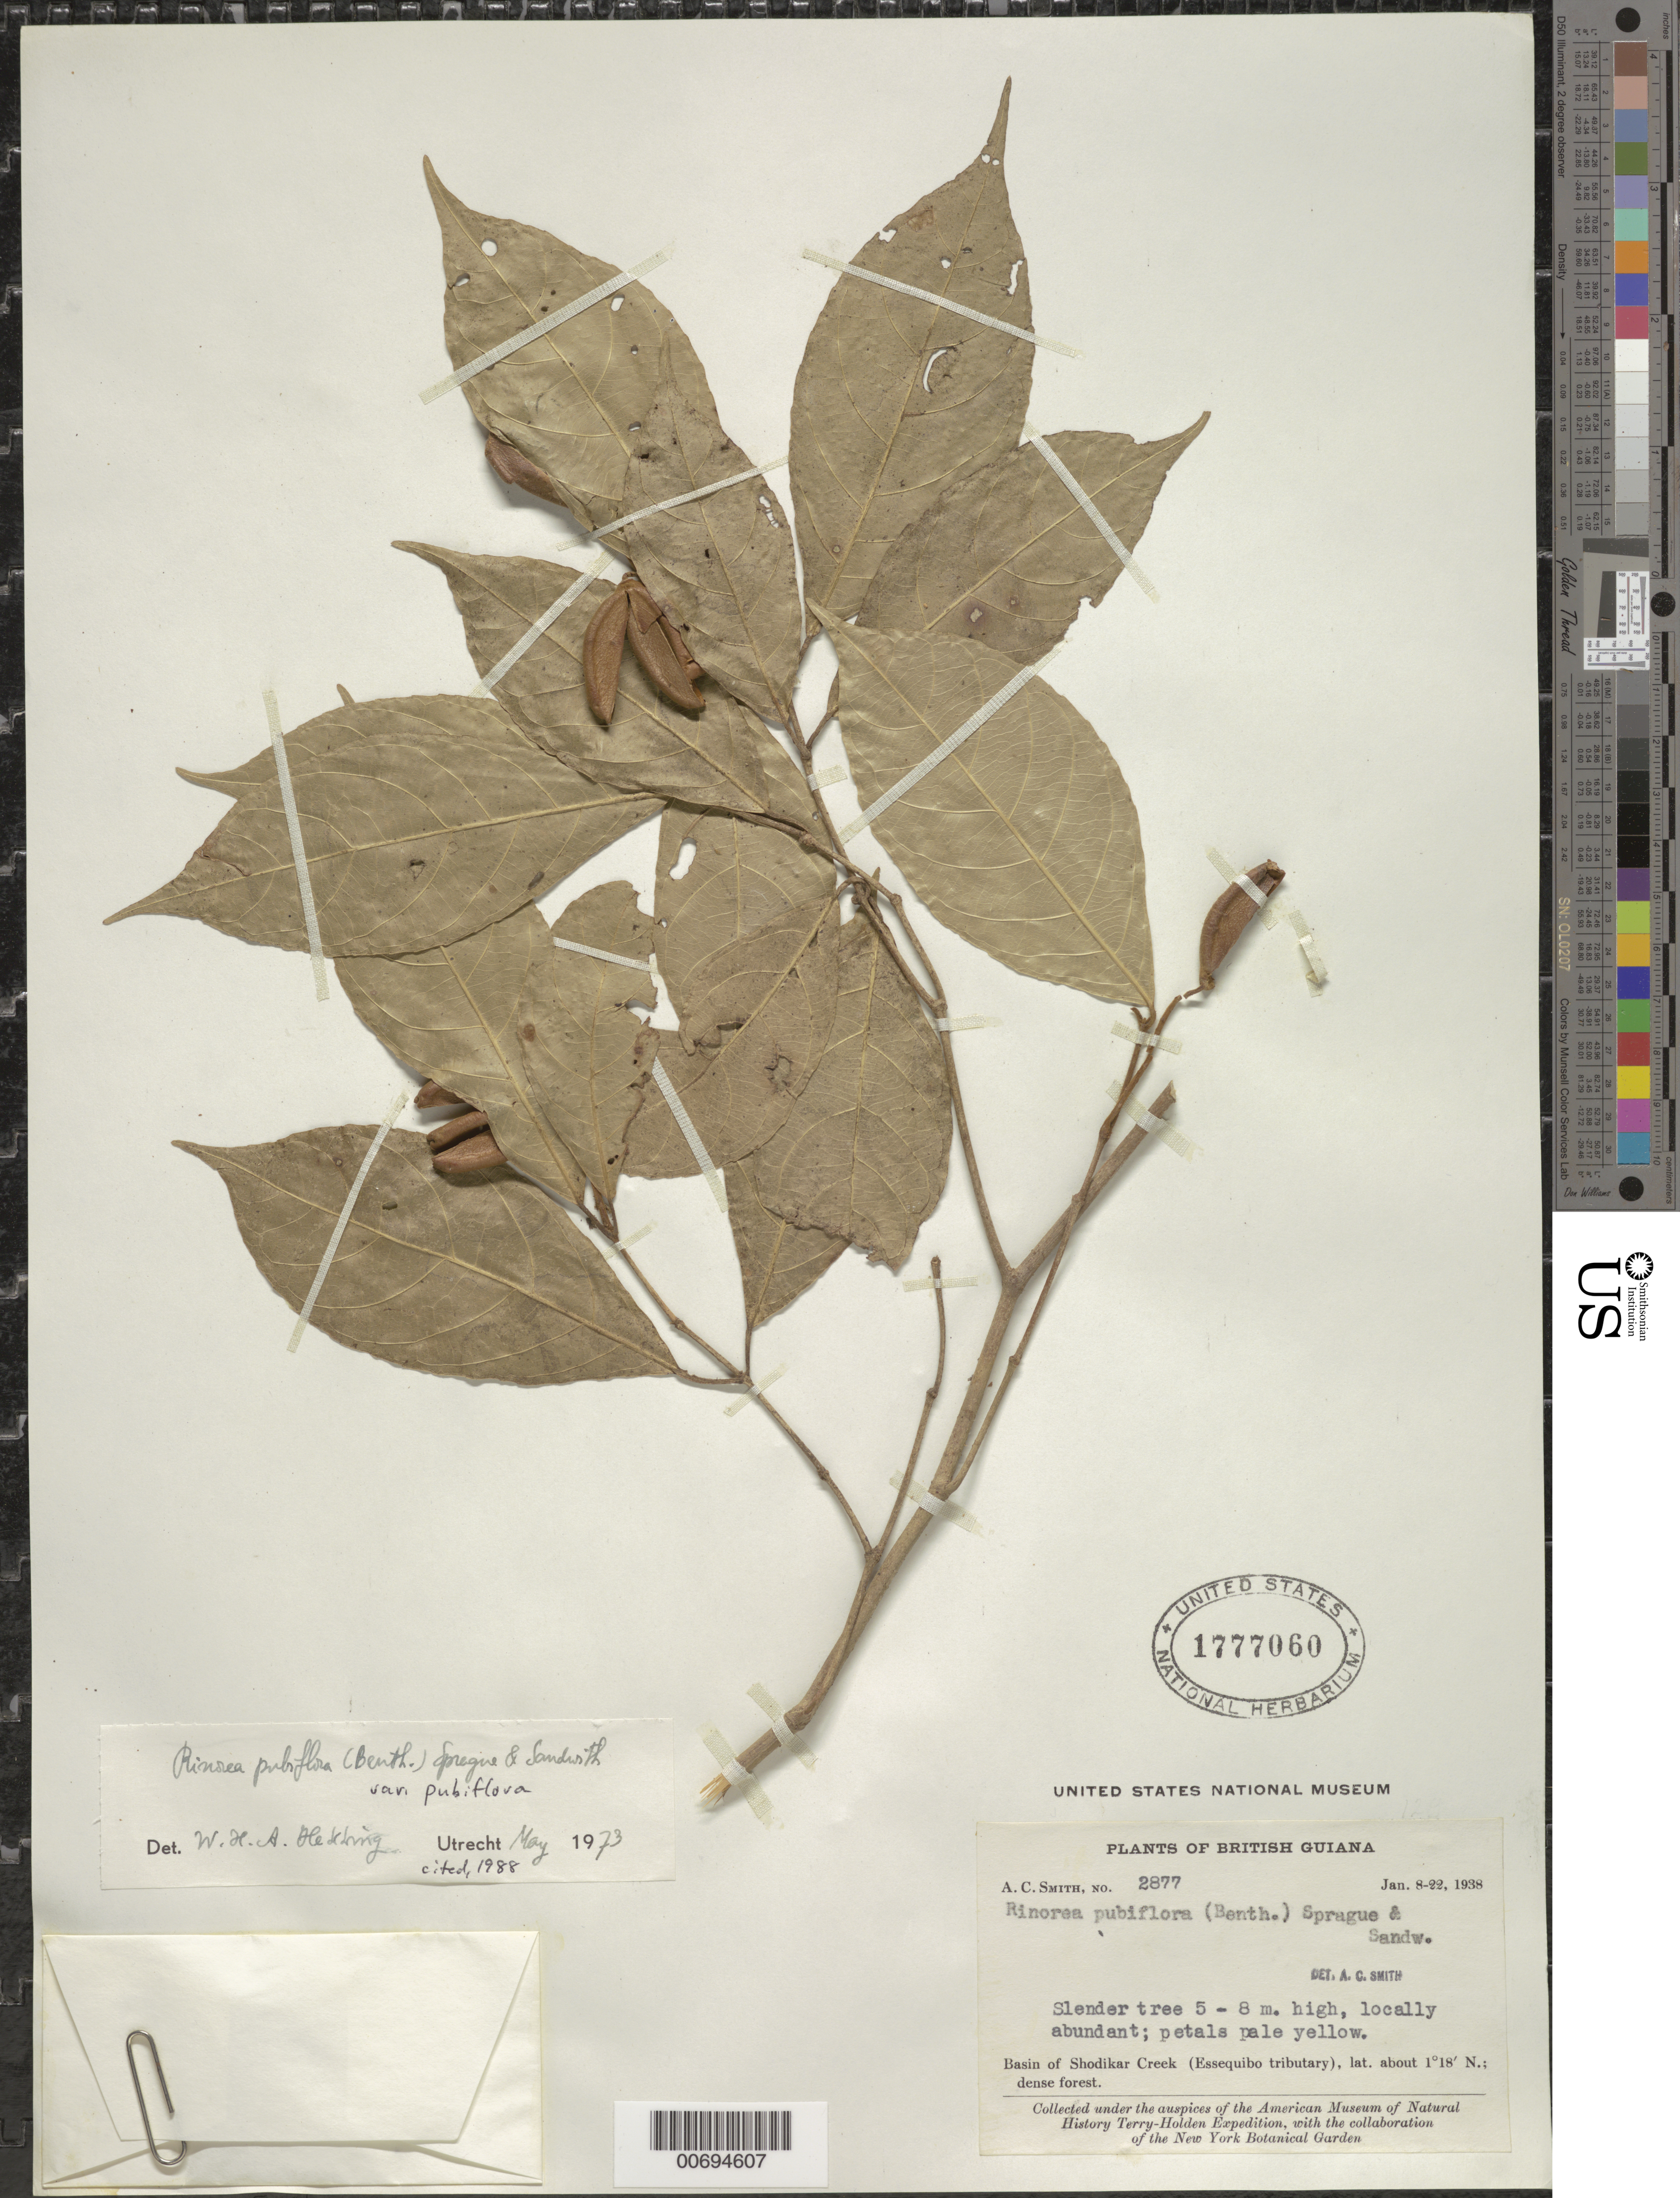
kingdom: Plantae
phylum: Tracheophyta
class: Magnoliopsida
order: Malpighiales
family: Violaceae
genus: Rinorea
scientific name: Rinorea pubiflora var. pubiflora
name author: (Benth.) Sprague & Sandwith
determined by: Hekking, W. H. A.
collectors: A. C. Smith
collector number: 2877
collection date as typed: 8-Jan-38 to 22-Jan-38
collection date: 1938-01-08/1938-01-22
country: Guyana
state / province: U. Takutu-U. Essequibo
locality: Shodikar Creek, basin of (Essequibo tributary), Akarai Mts.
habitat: Dense forest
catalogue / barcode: US 1777060